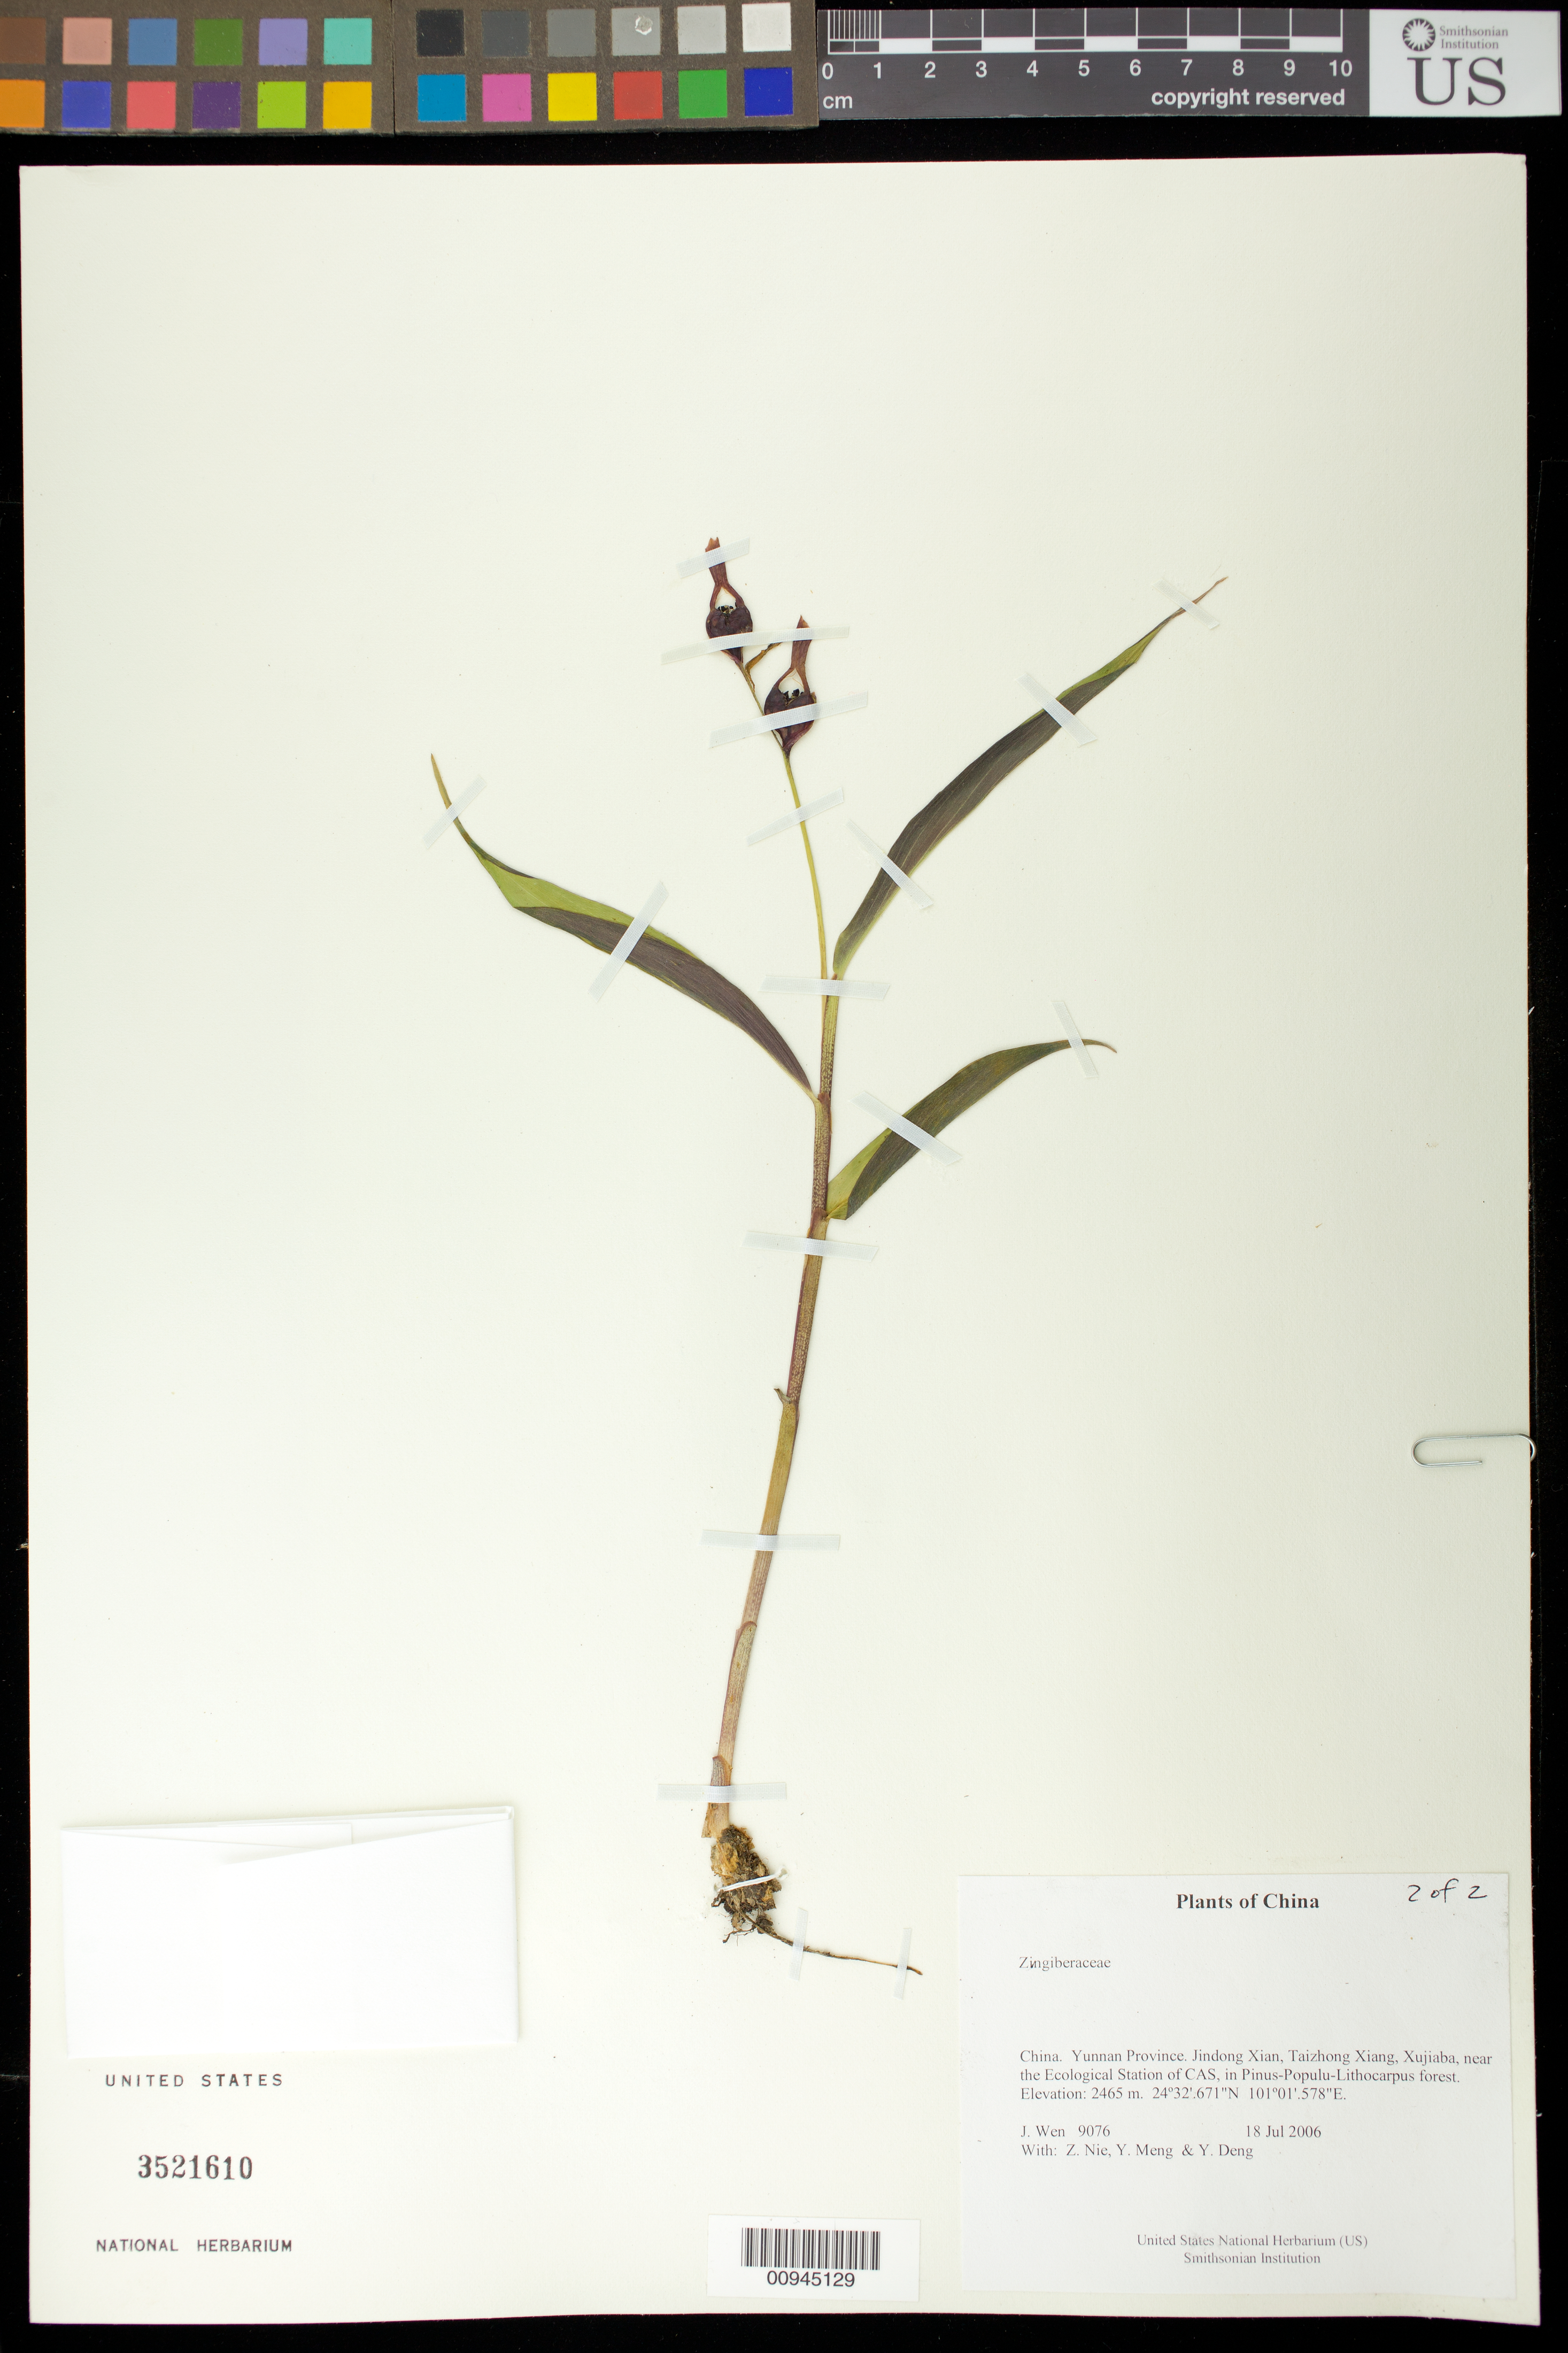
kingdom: Plantae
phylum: Tracheophyta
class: Liliopsida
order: Zingiberales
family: Zingiberaceae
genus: Cautleya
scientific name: Cautleya gracilis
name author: (Sm.) Dandy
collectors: J. Wen, Z. Nie, Y. Meng & Y. Deng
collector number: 9076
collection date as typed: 18 Jul 2006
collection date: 2006-07-18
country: China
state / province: Yunnan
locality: Yunnan Province. Jindong Xian, Taizhong Xiang, Xujiaba, near the Ecological Station of CAS, in Pinus-Populu-Lithocarpus forest.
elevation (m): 2465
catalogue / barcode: US 3521610